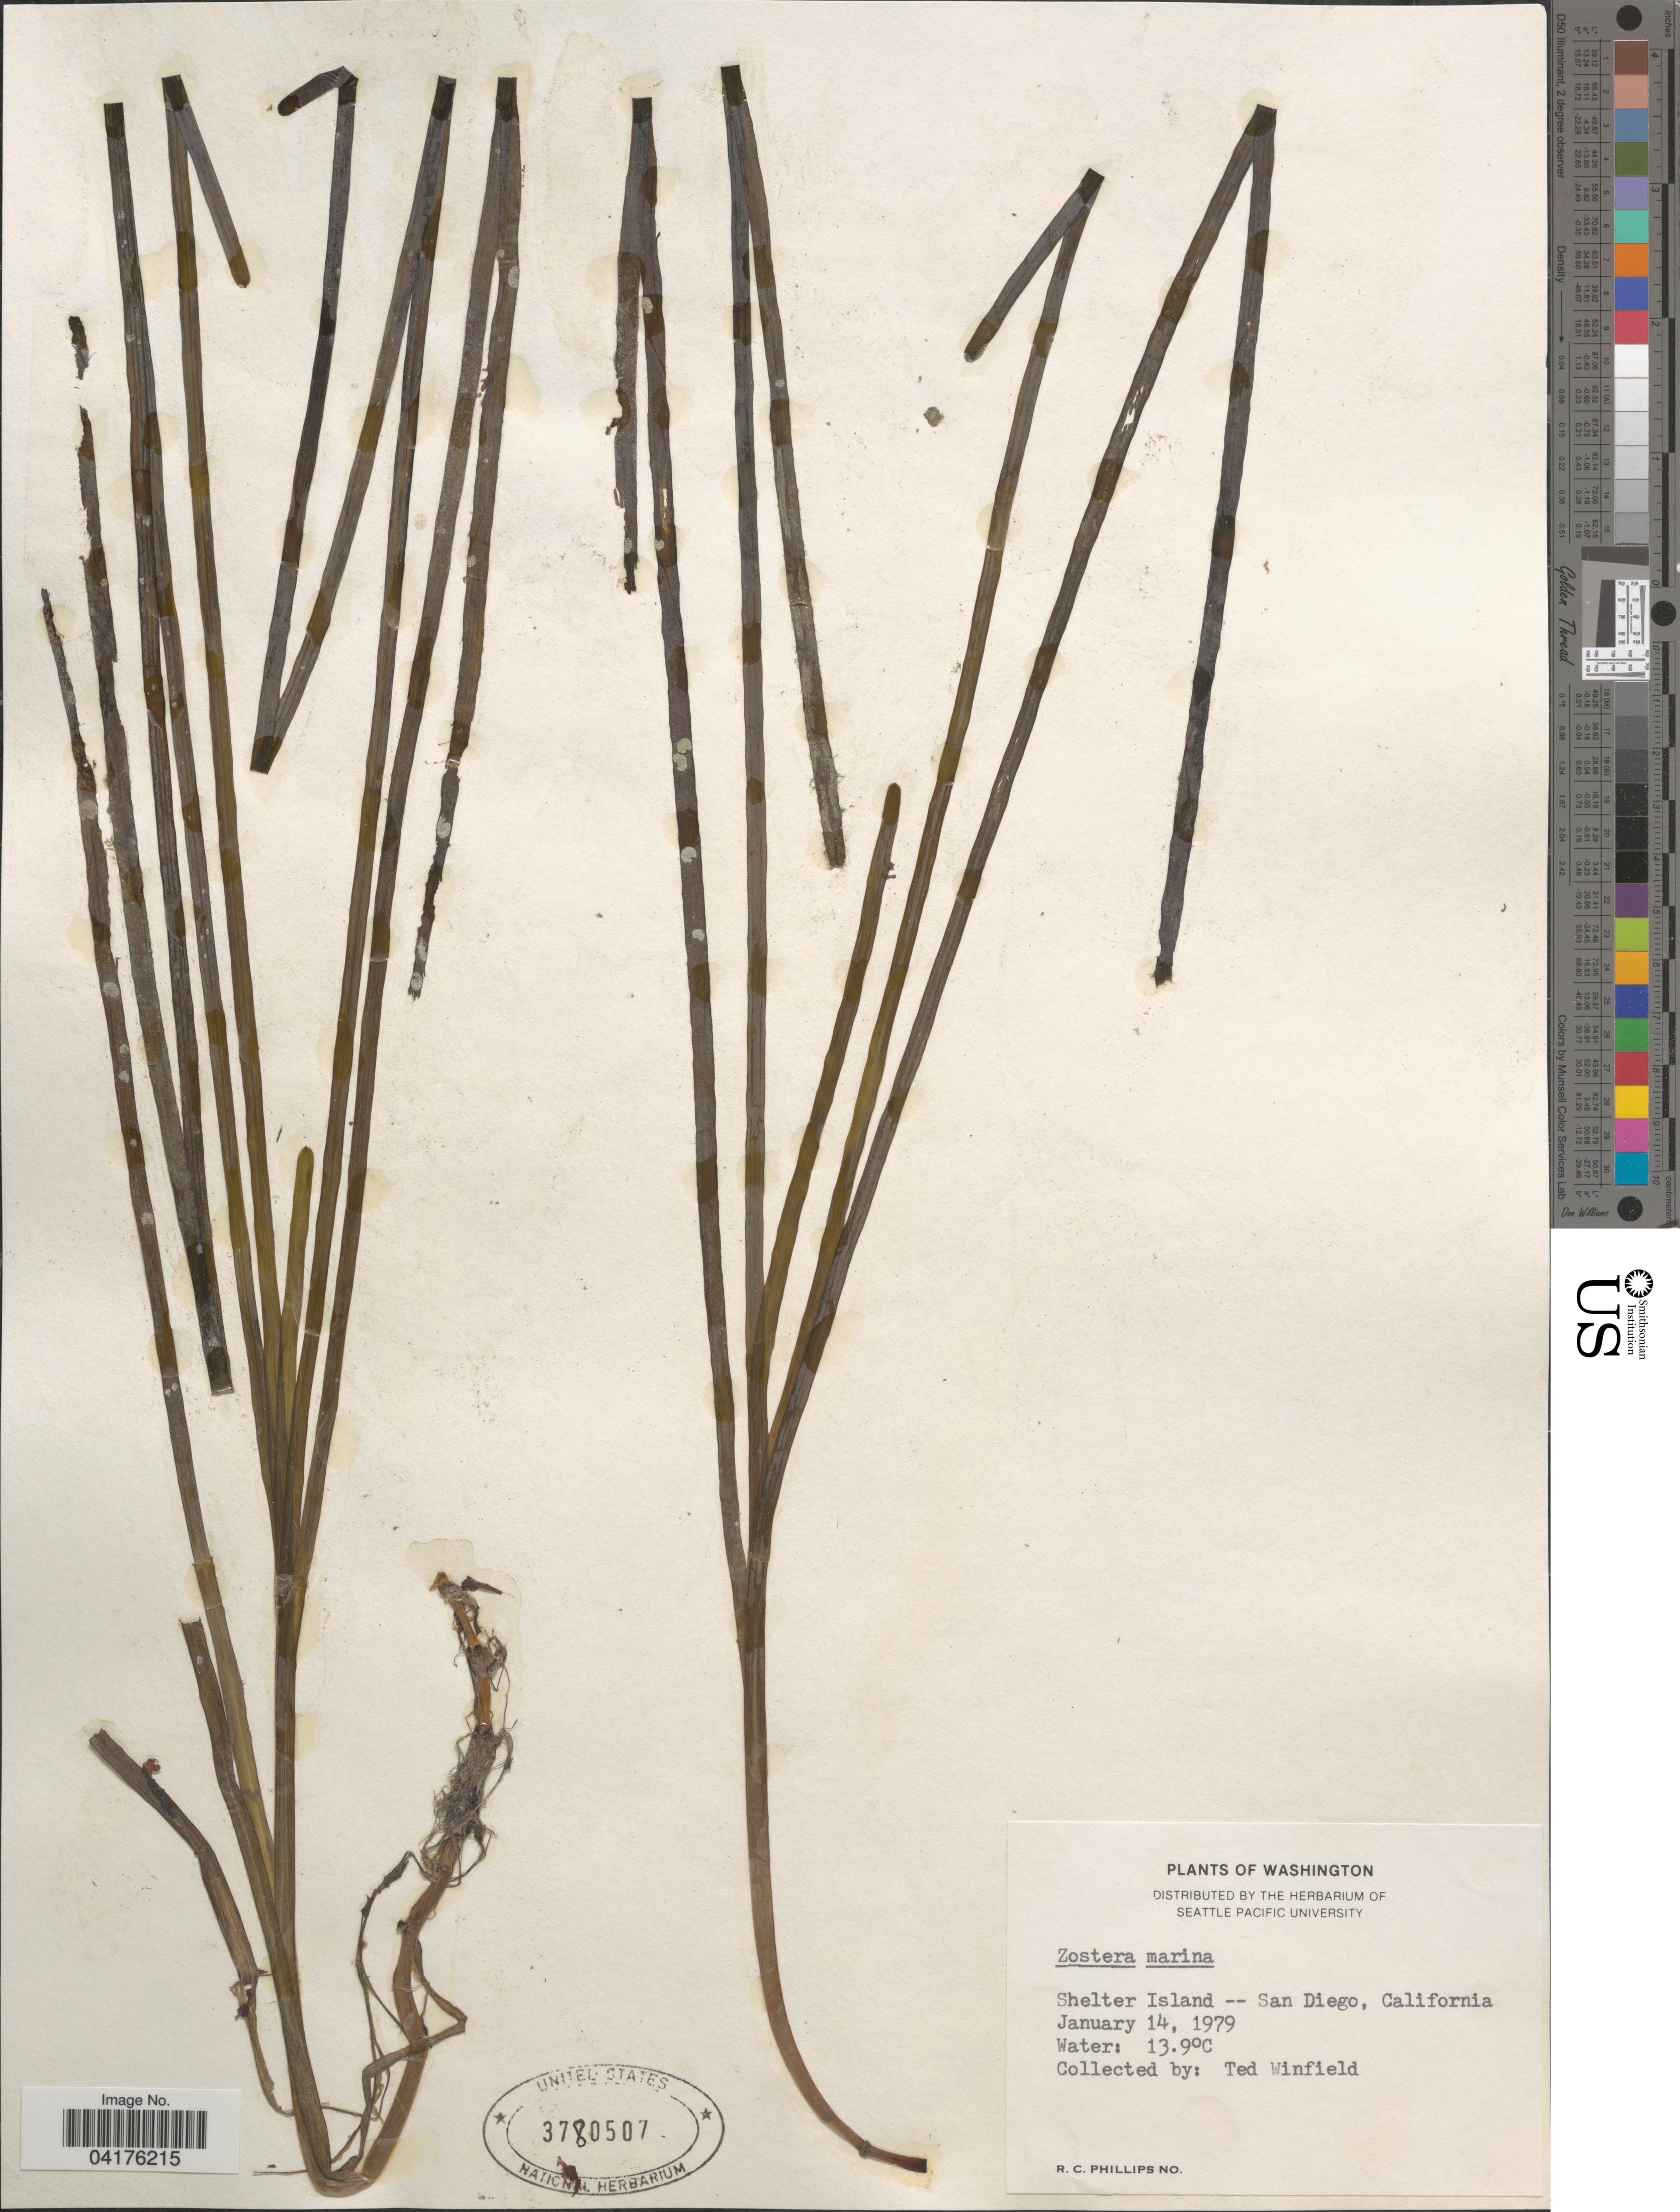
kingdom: Plantae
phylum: Tracheophyta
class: Liliopsida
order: Alismatales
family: Zosteraceae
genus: Zostera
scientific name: Zostera marina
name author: L.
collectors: T. Winfield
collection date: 1979-01-14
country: United States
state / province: California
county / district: San Diego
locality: Shelter Island -- San Diego.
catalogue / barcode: US 3780507